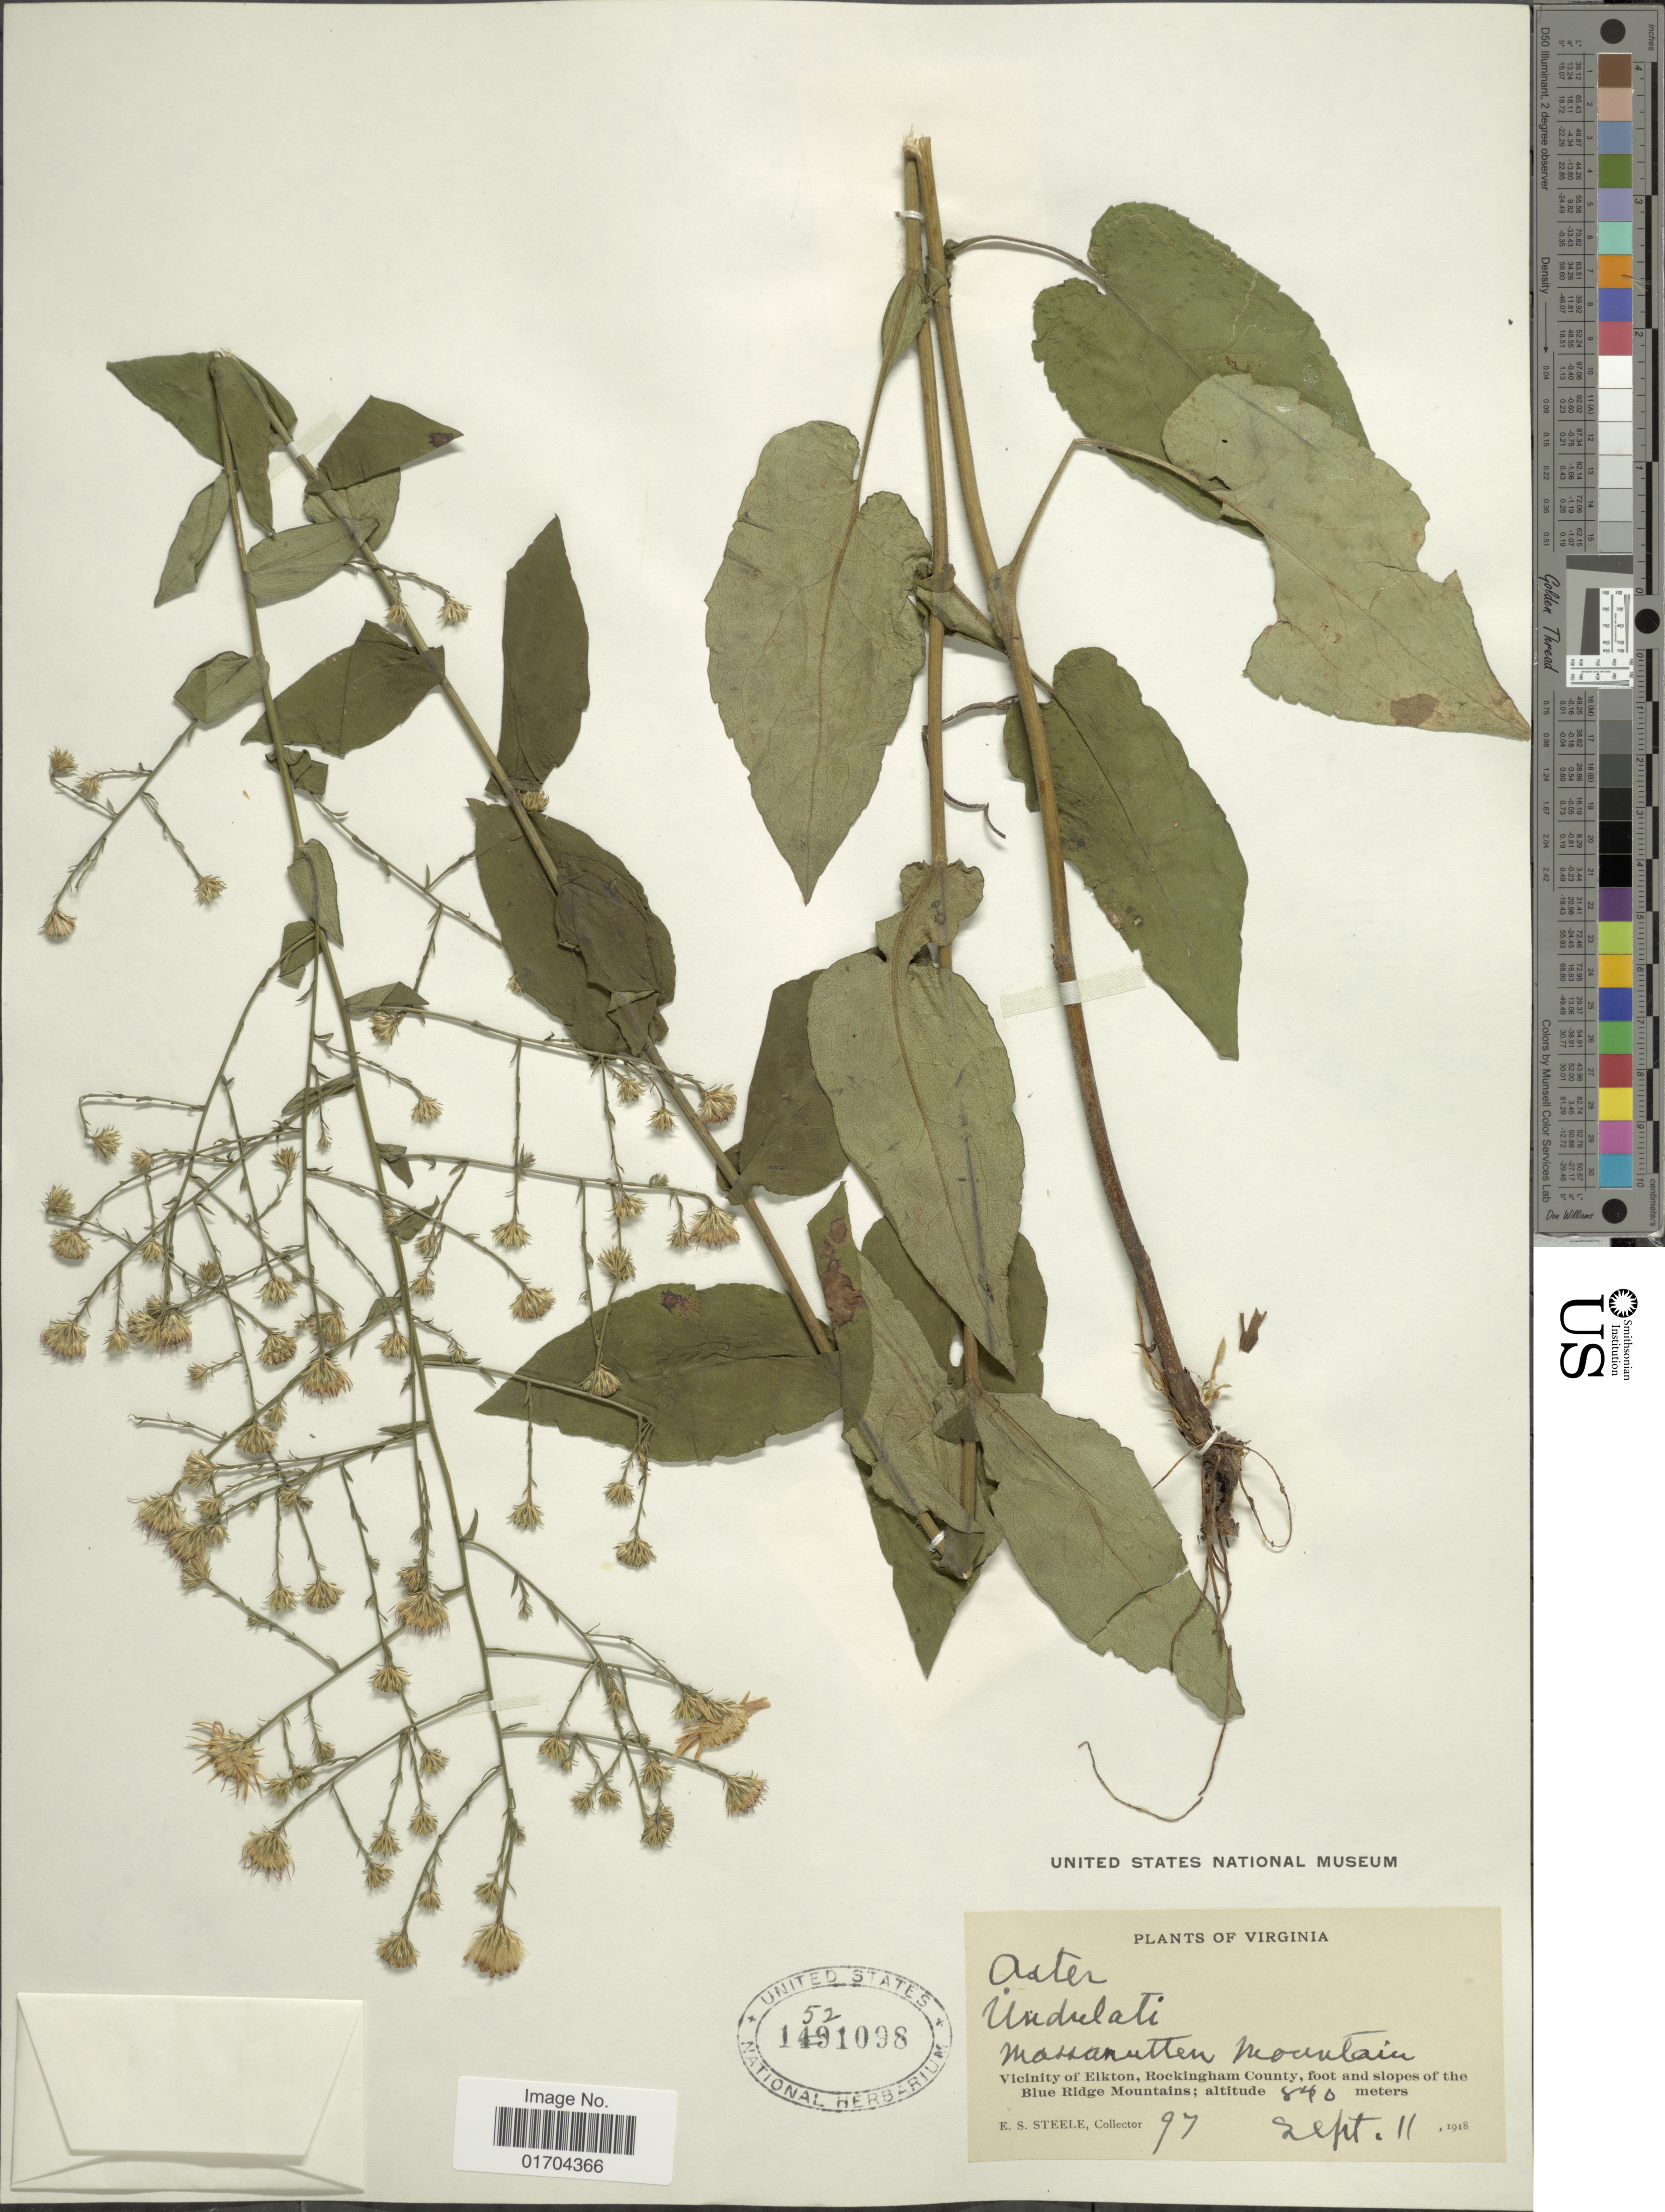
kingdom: Plantae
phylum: Tracheophyta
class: Magnoliopsida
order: Asterales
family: Asteraceae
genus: Symphyotrichum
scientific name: Symphyotrichum sp.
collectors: E. Steele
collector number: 97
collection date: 1918-09-11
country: United States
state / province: Virginia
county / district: Rockingham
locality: Massanutten Mountain, Vicinity of Elkton, Rockingham County, foot and slopes of the Blue Ridge Mountains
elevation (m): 840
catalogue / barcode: US 1521098